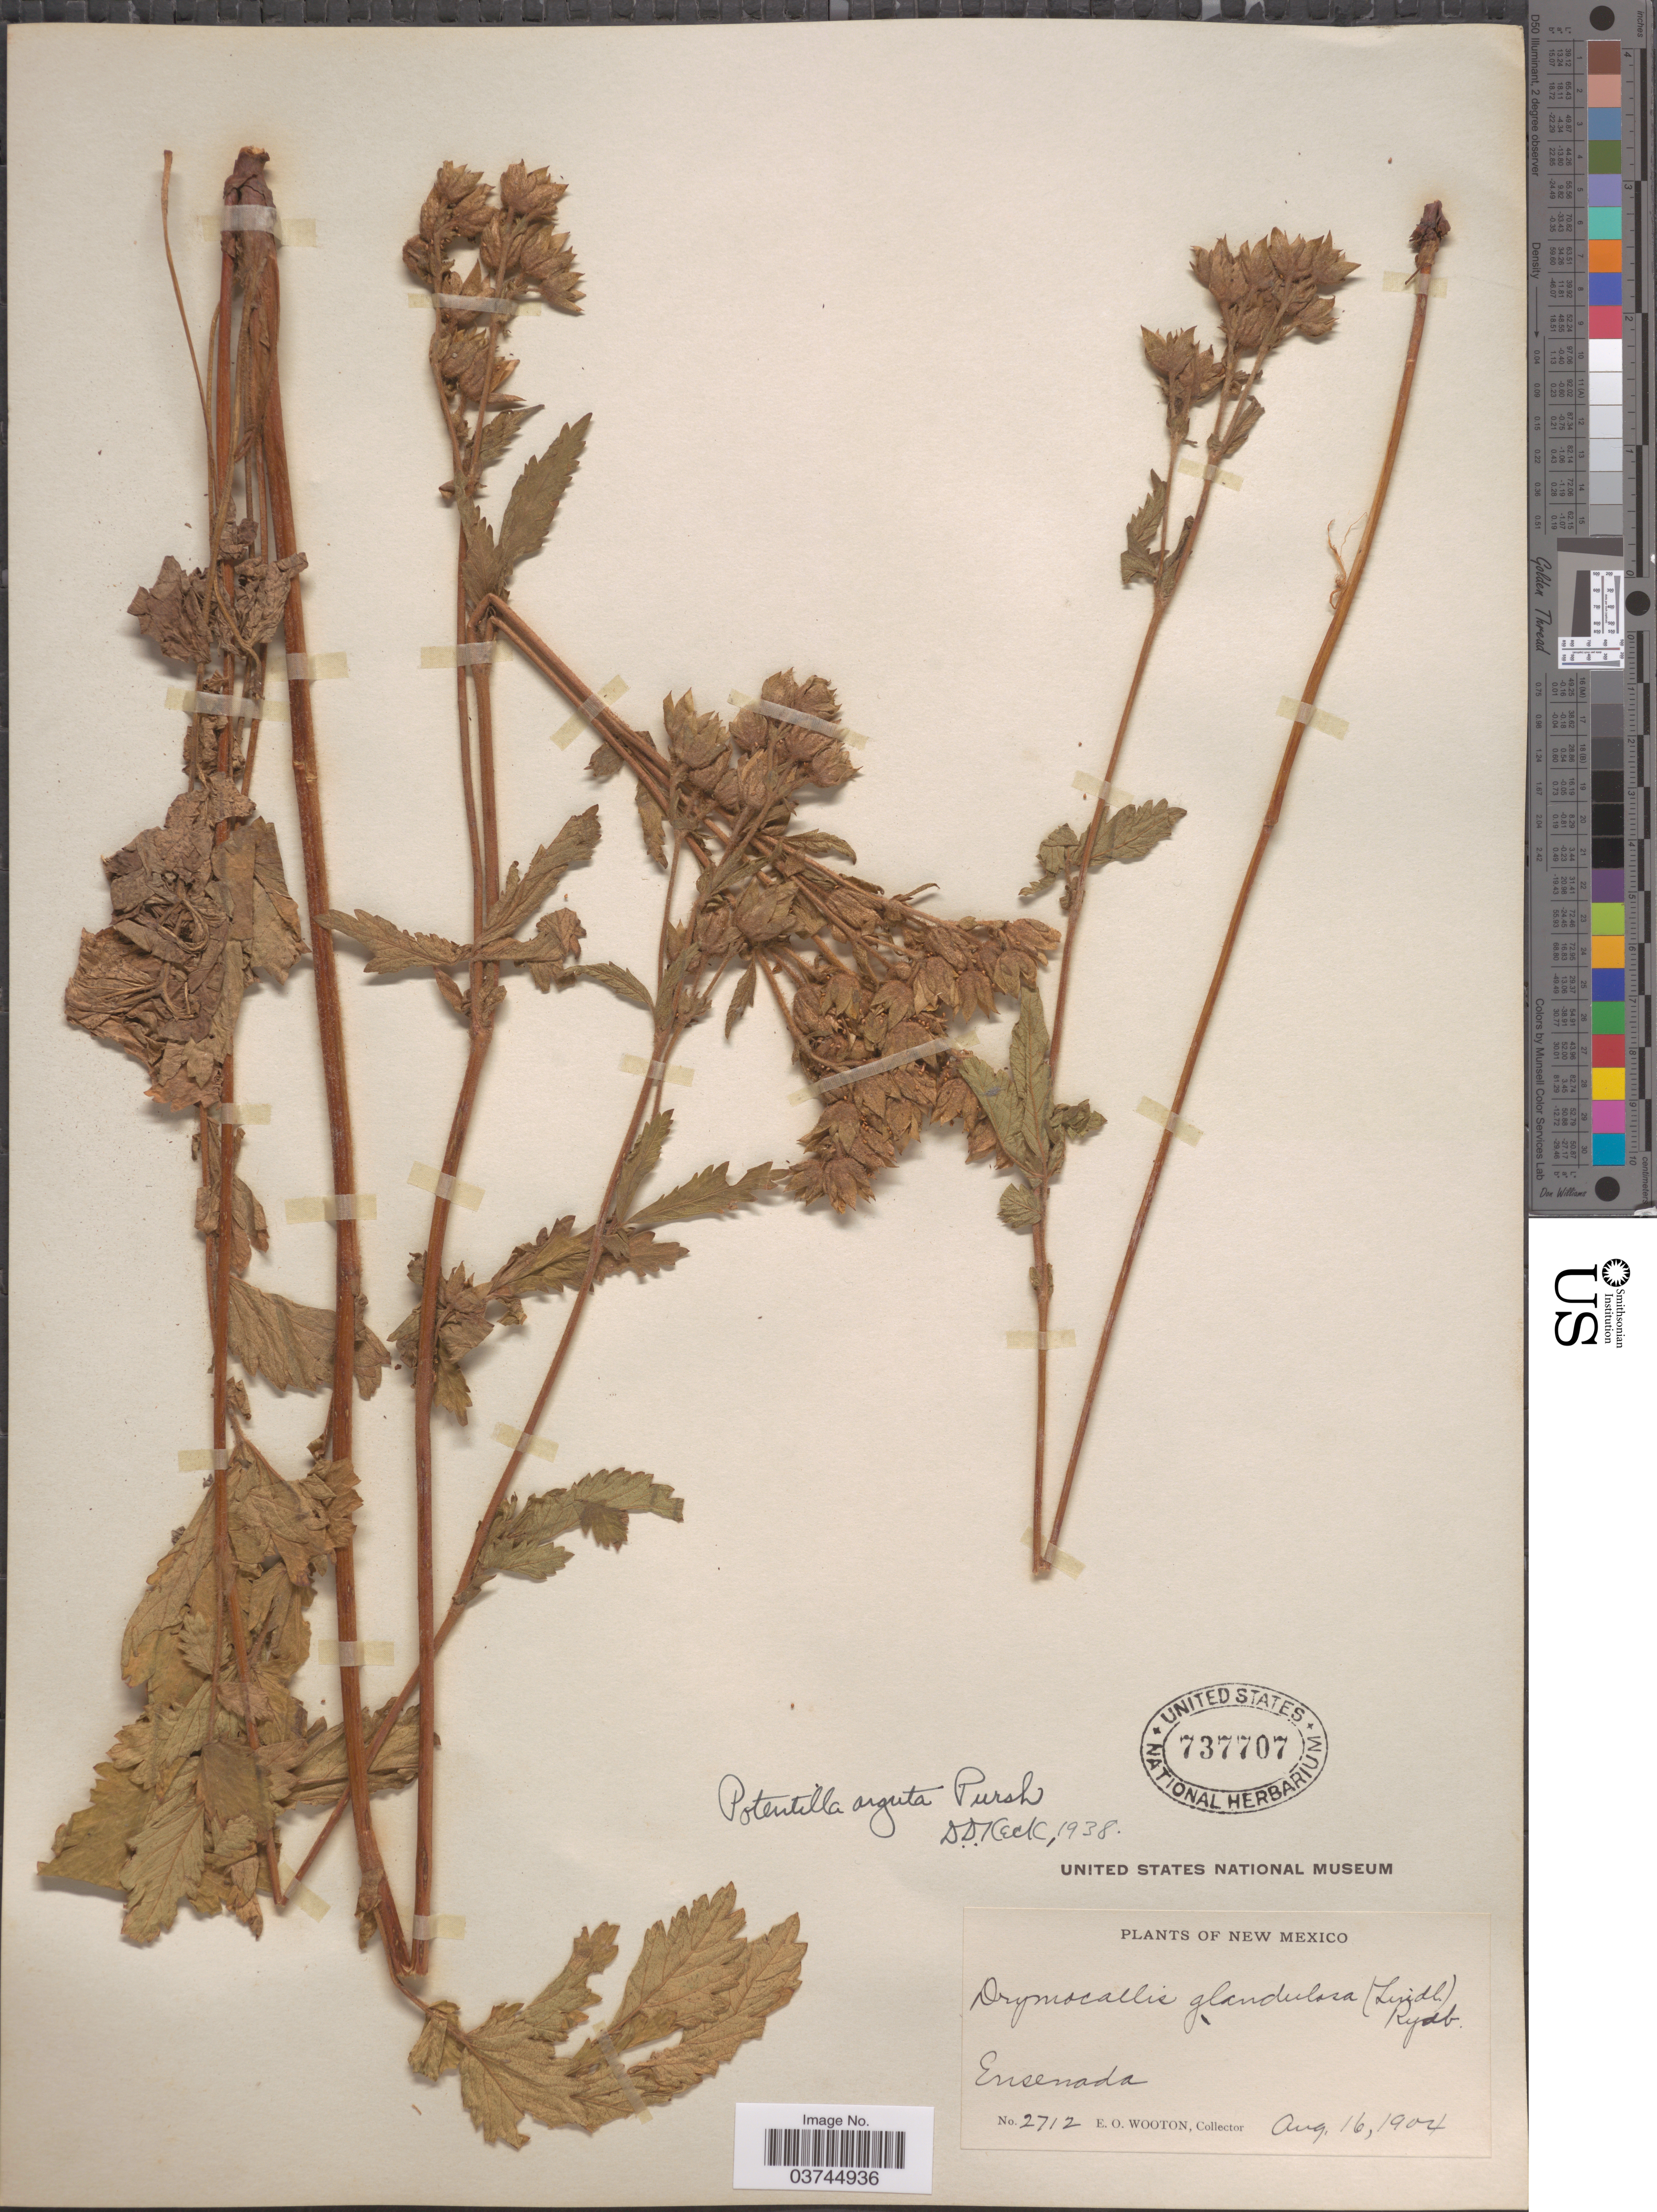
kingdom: Plantae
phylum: Tracheophyta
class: Magnoliopsida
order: Rosales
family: Rosaceae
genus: Drymocallis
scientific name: Drymocallis arguta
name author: (Pursh) Rydb.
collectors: E. O. Wooton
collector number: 2712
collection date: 1904-08-16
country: United States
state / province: New Mexico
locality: Ensenada.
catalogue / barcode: US 737707